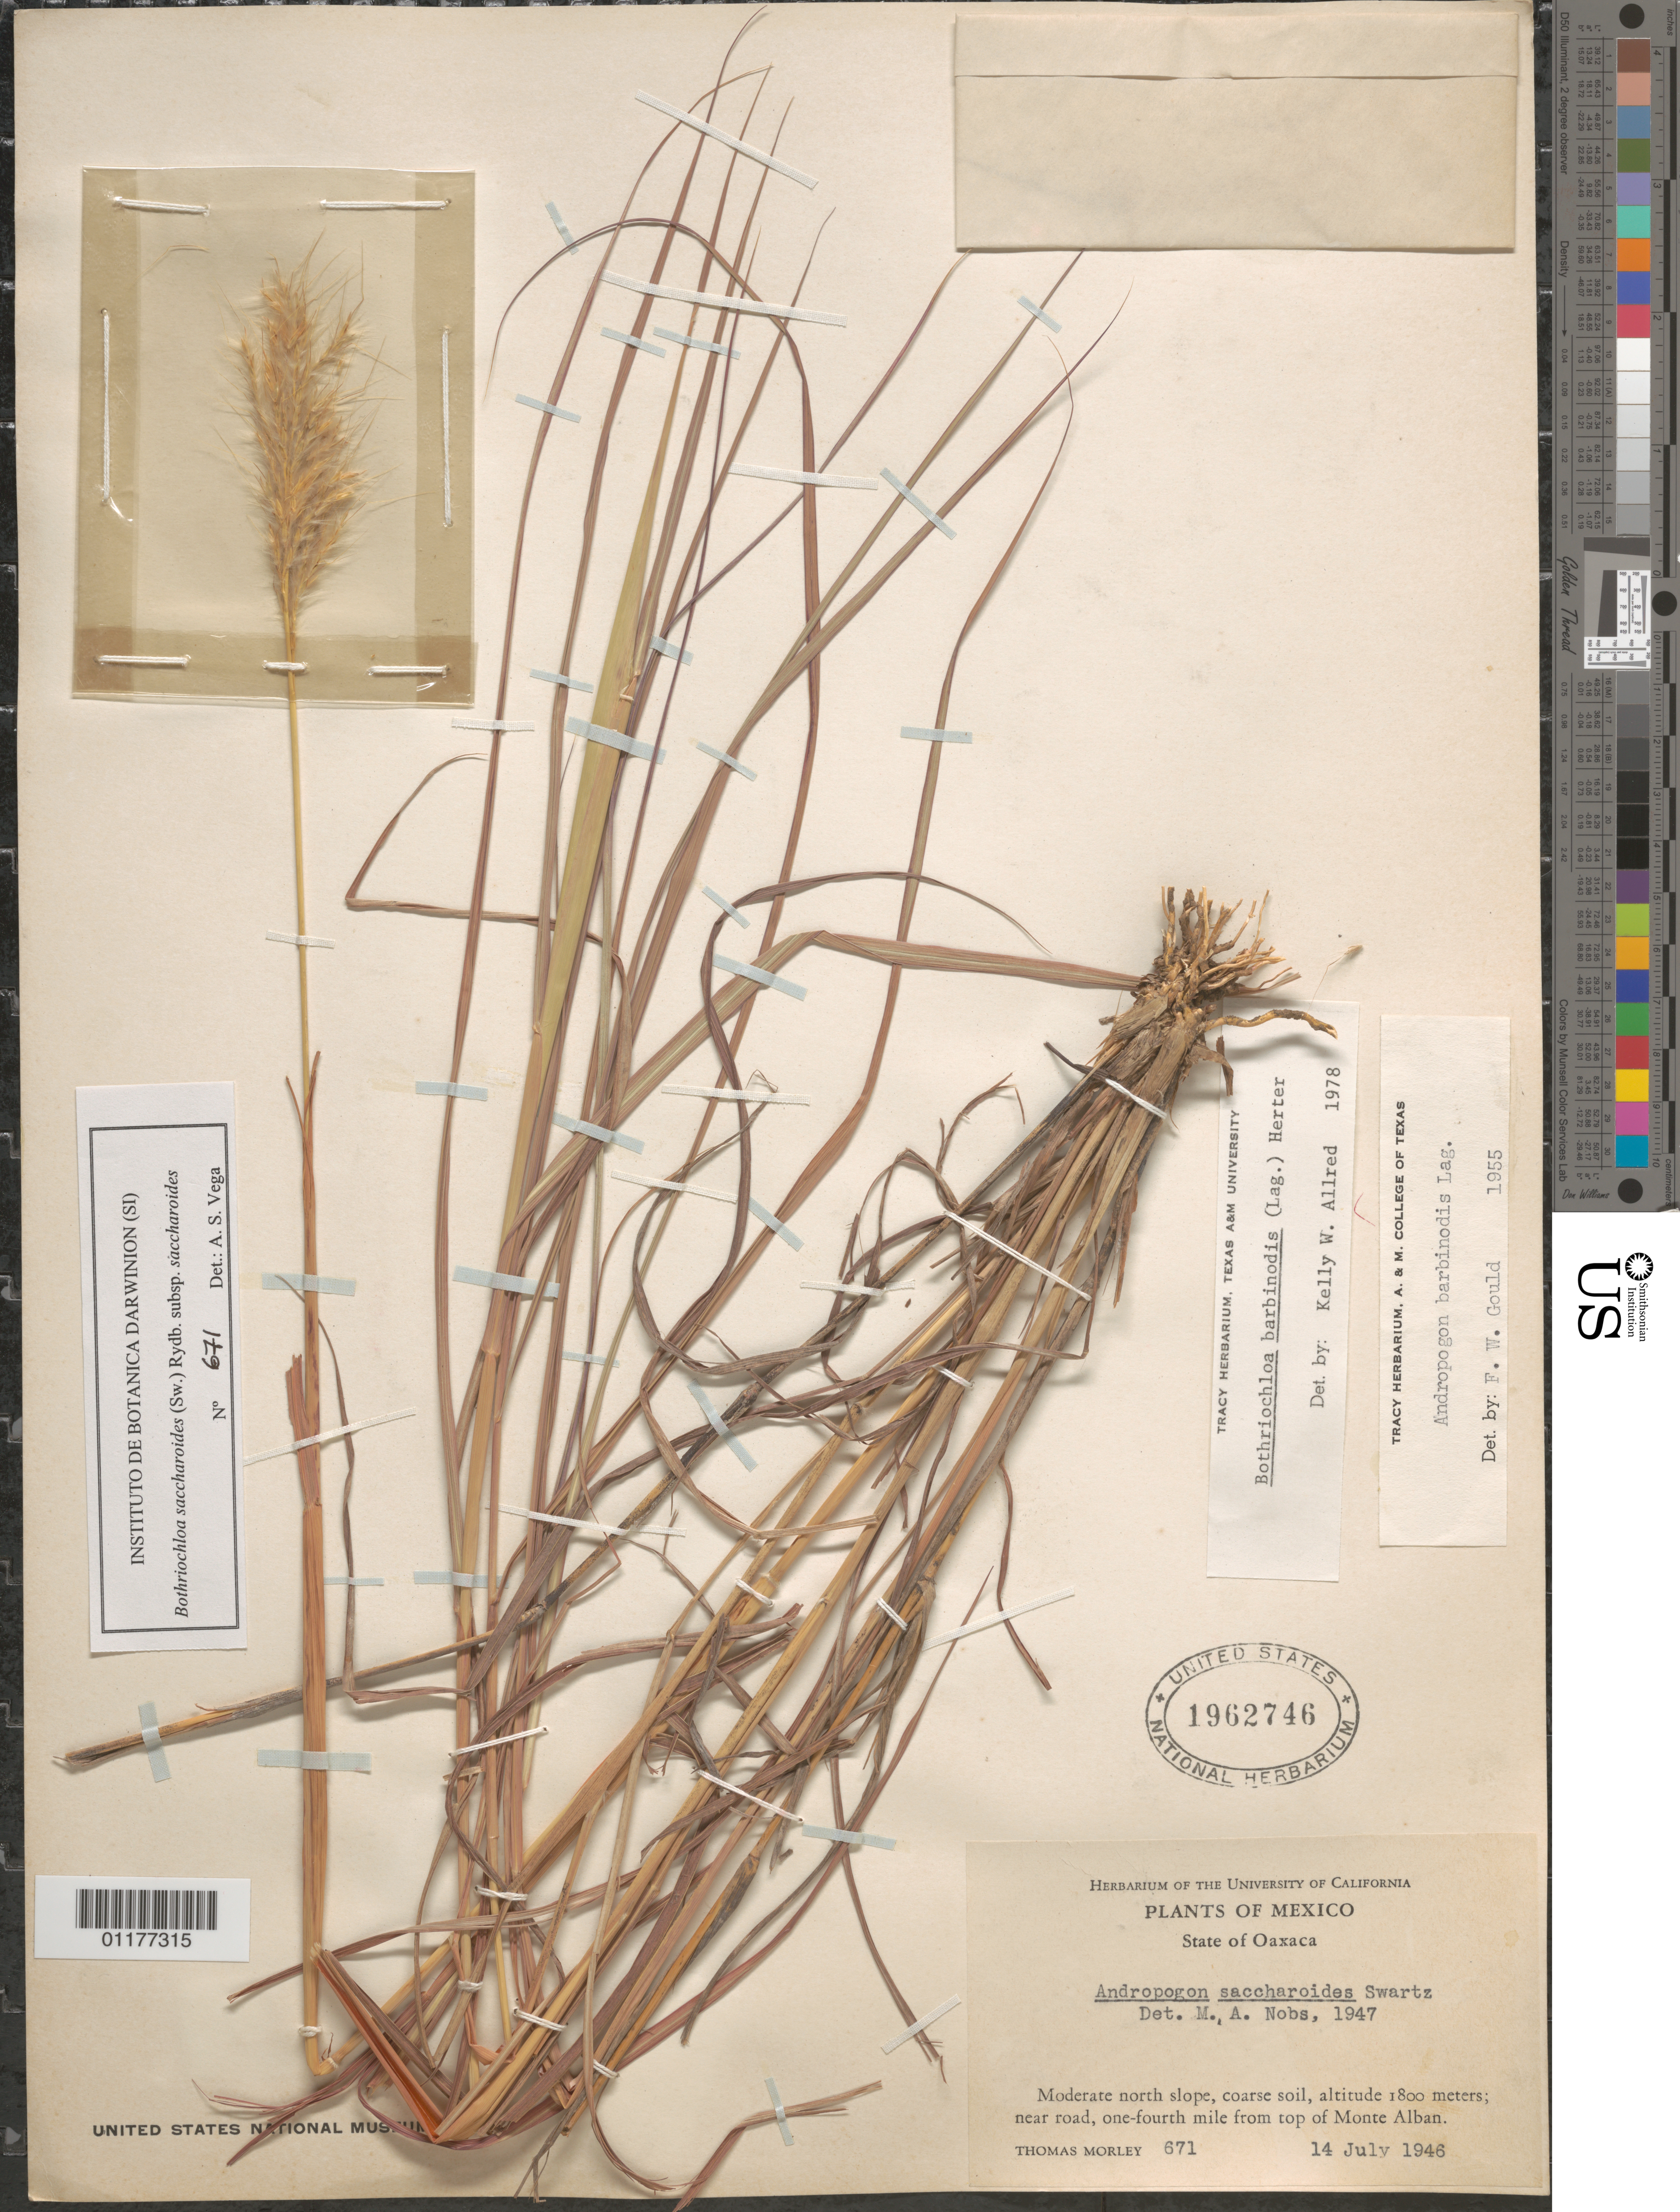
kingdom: Plantae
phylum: Tracheophyta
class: Liliopsida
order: Poales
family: Poaceae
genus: Bothriochloa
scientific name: Bothriochloa saccharoides subsp. saccharoides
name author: (Sw.) Rydb.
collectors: T. Morley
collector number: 671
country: Mexico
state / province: Oaxaca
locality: near road, 1/4 mi from the top of Monte Alban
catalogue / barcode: US 1962746